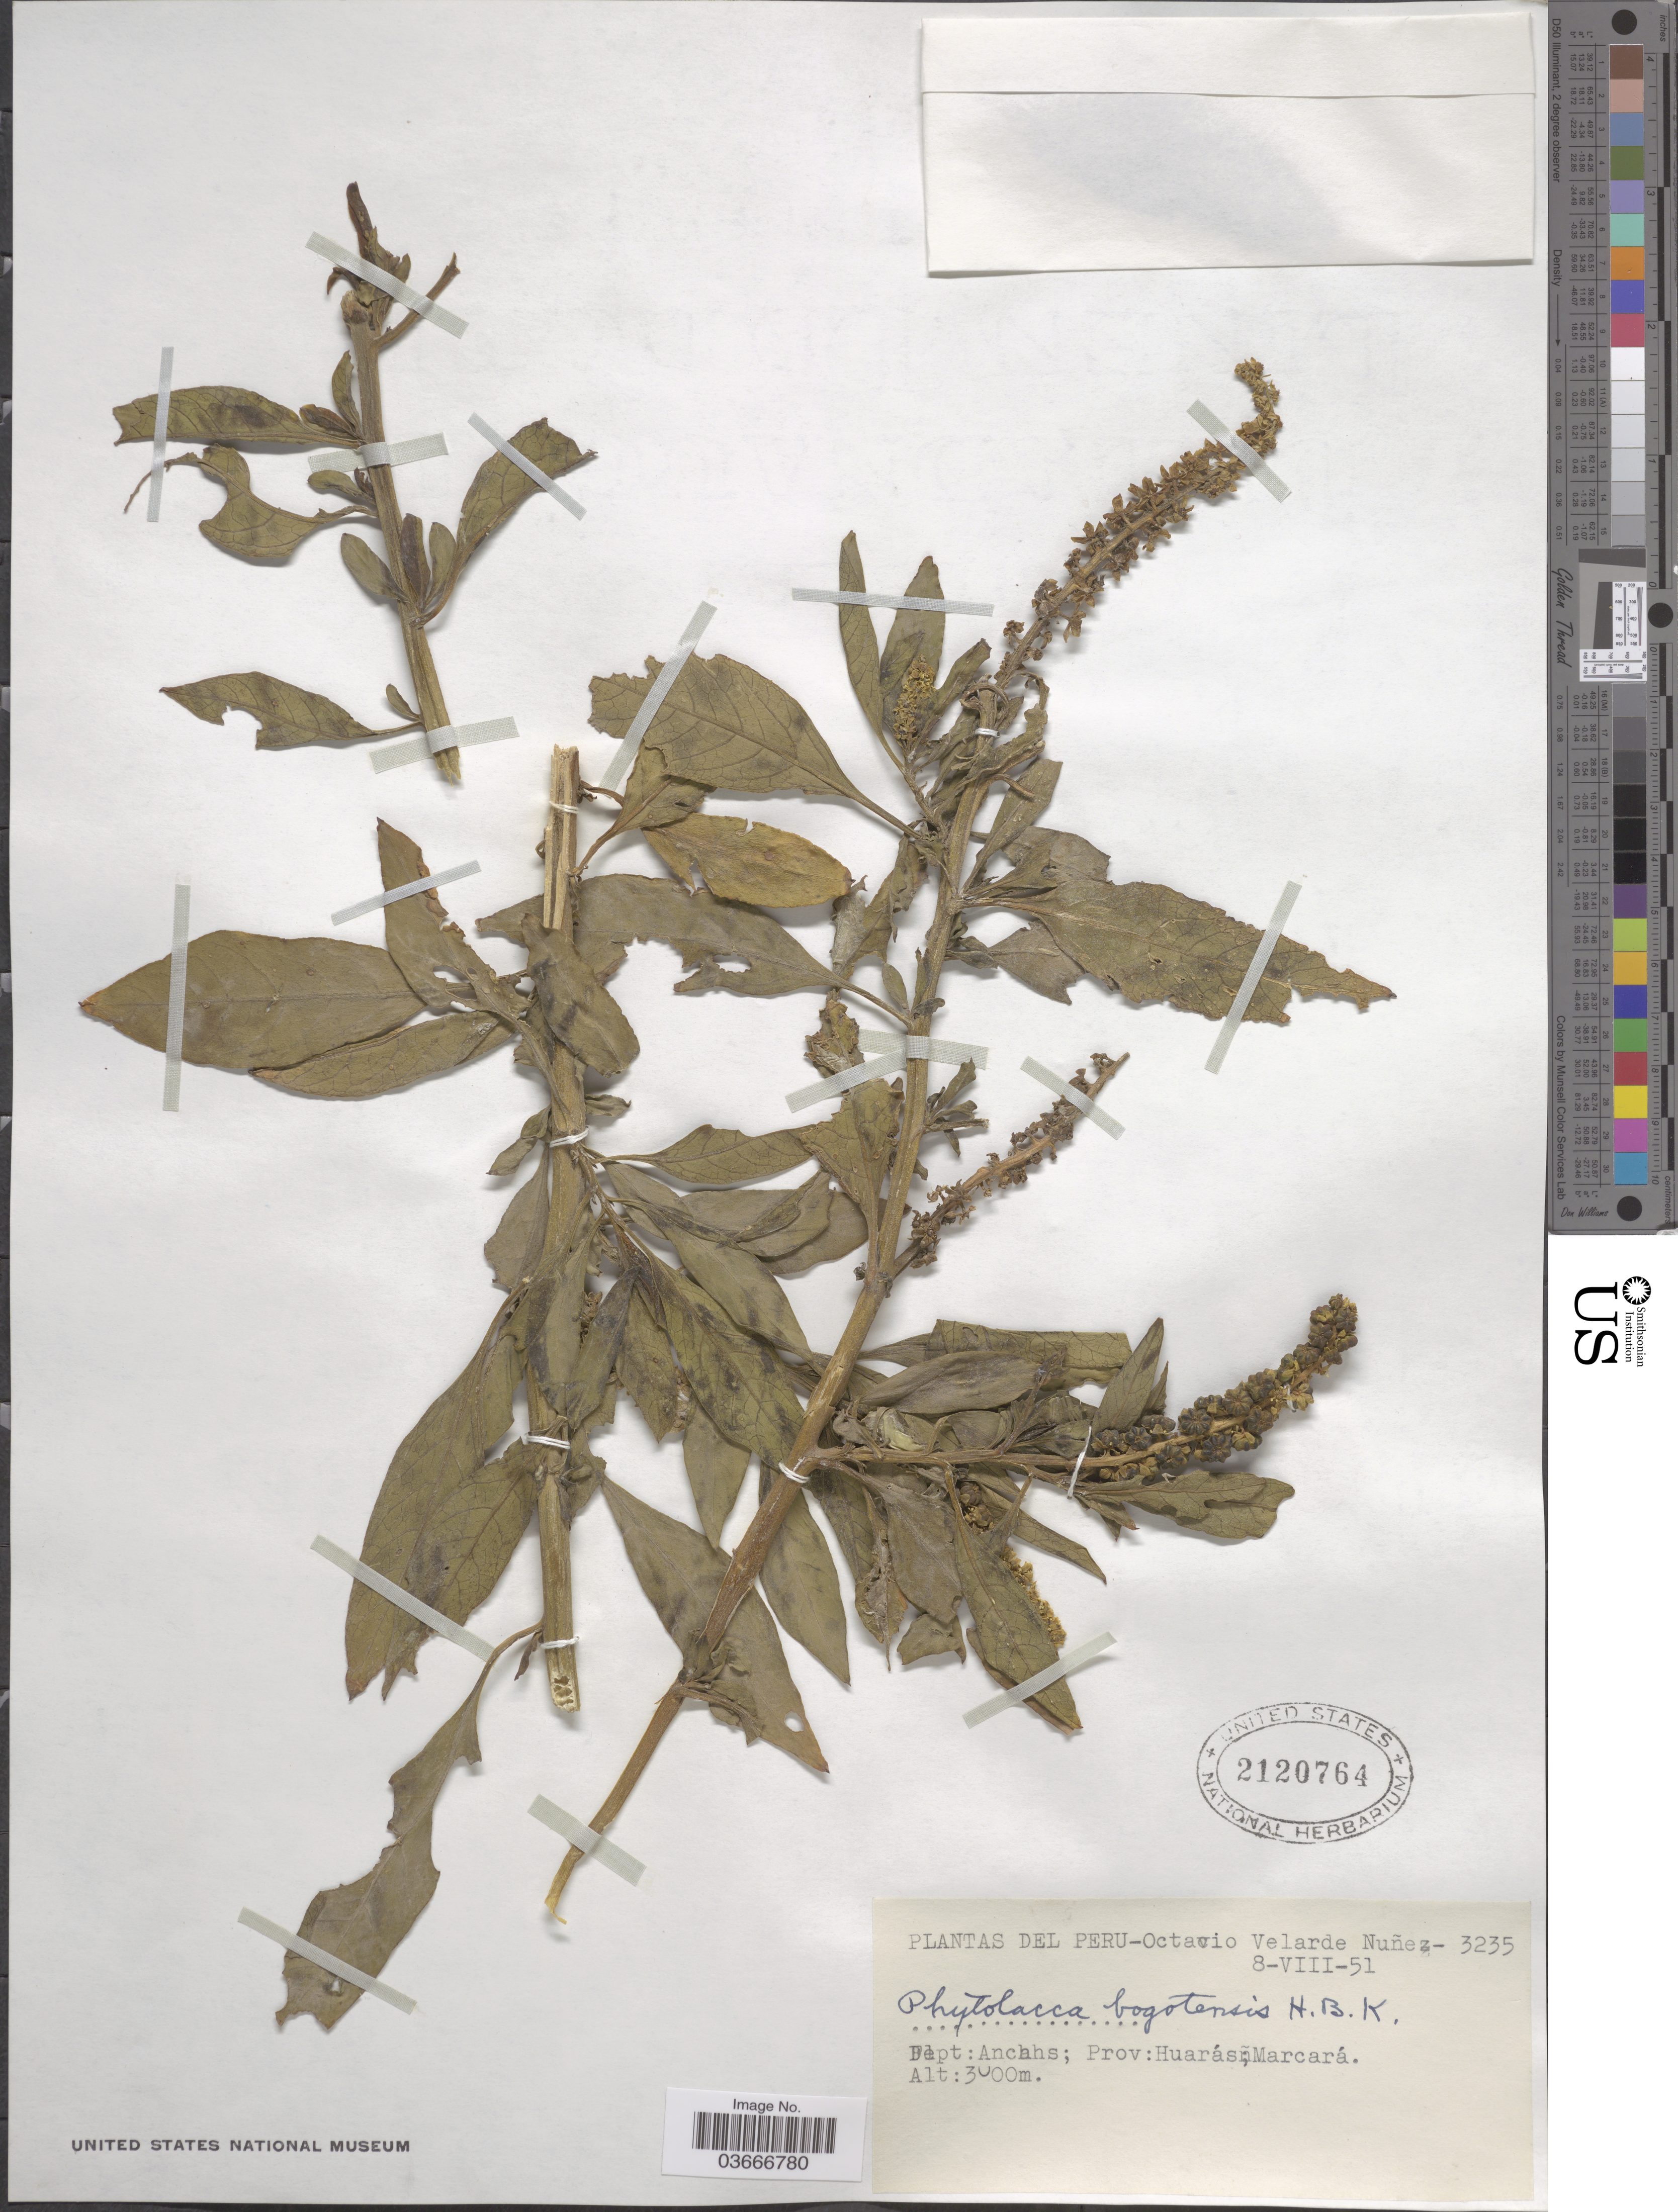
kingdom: Plantae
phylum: Tracheophyta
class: Magnoliopsida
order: Caryophyllales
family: Phytolaccaceae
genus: Phytolacca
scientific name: Phytolacca bogotensis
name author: Kunth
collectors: O. Velarde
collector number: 3235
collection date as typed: Transcribed d/m/y: 8/8/51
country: Peru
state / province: Ancash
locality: Dept: Ancahs; Prov: Huarás; Marcará.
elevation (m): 3000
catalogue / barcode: US 2120764